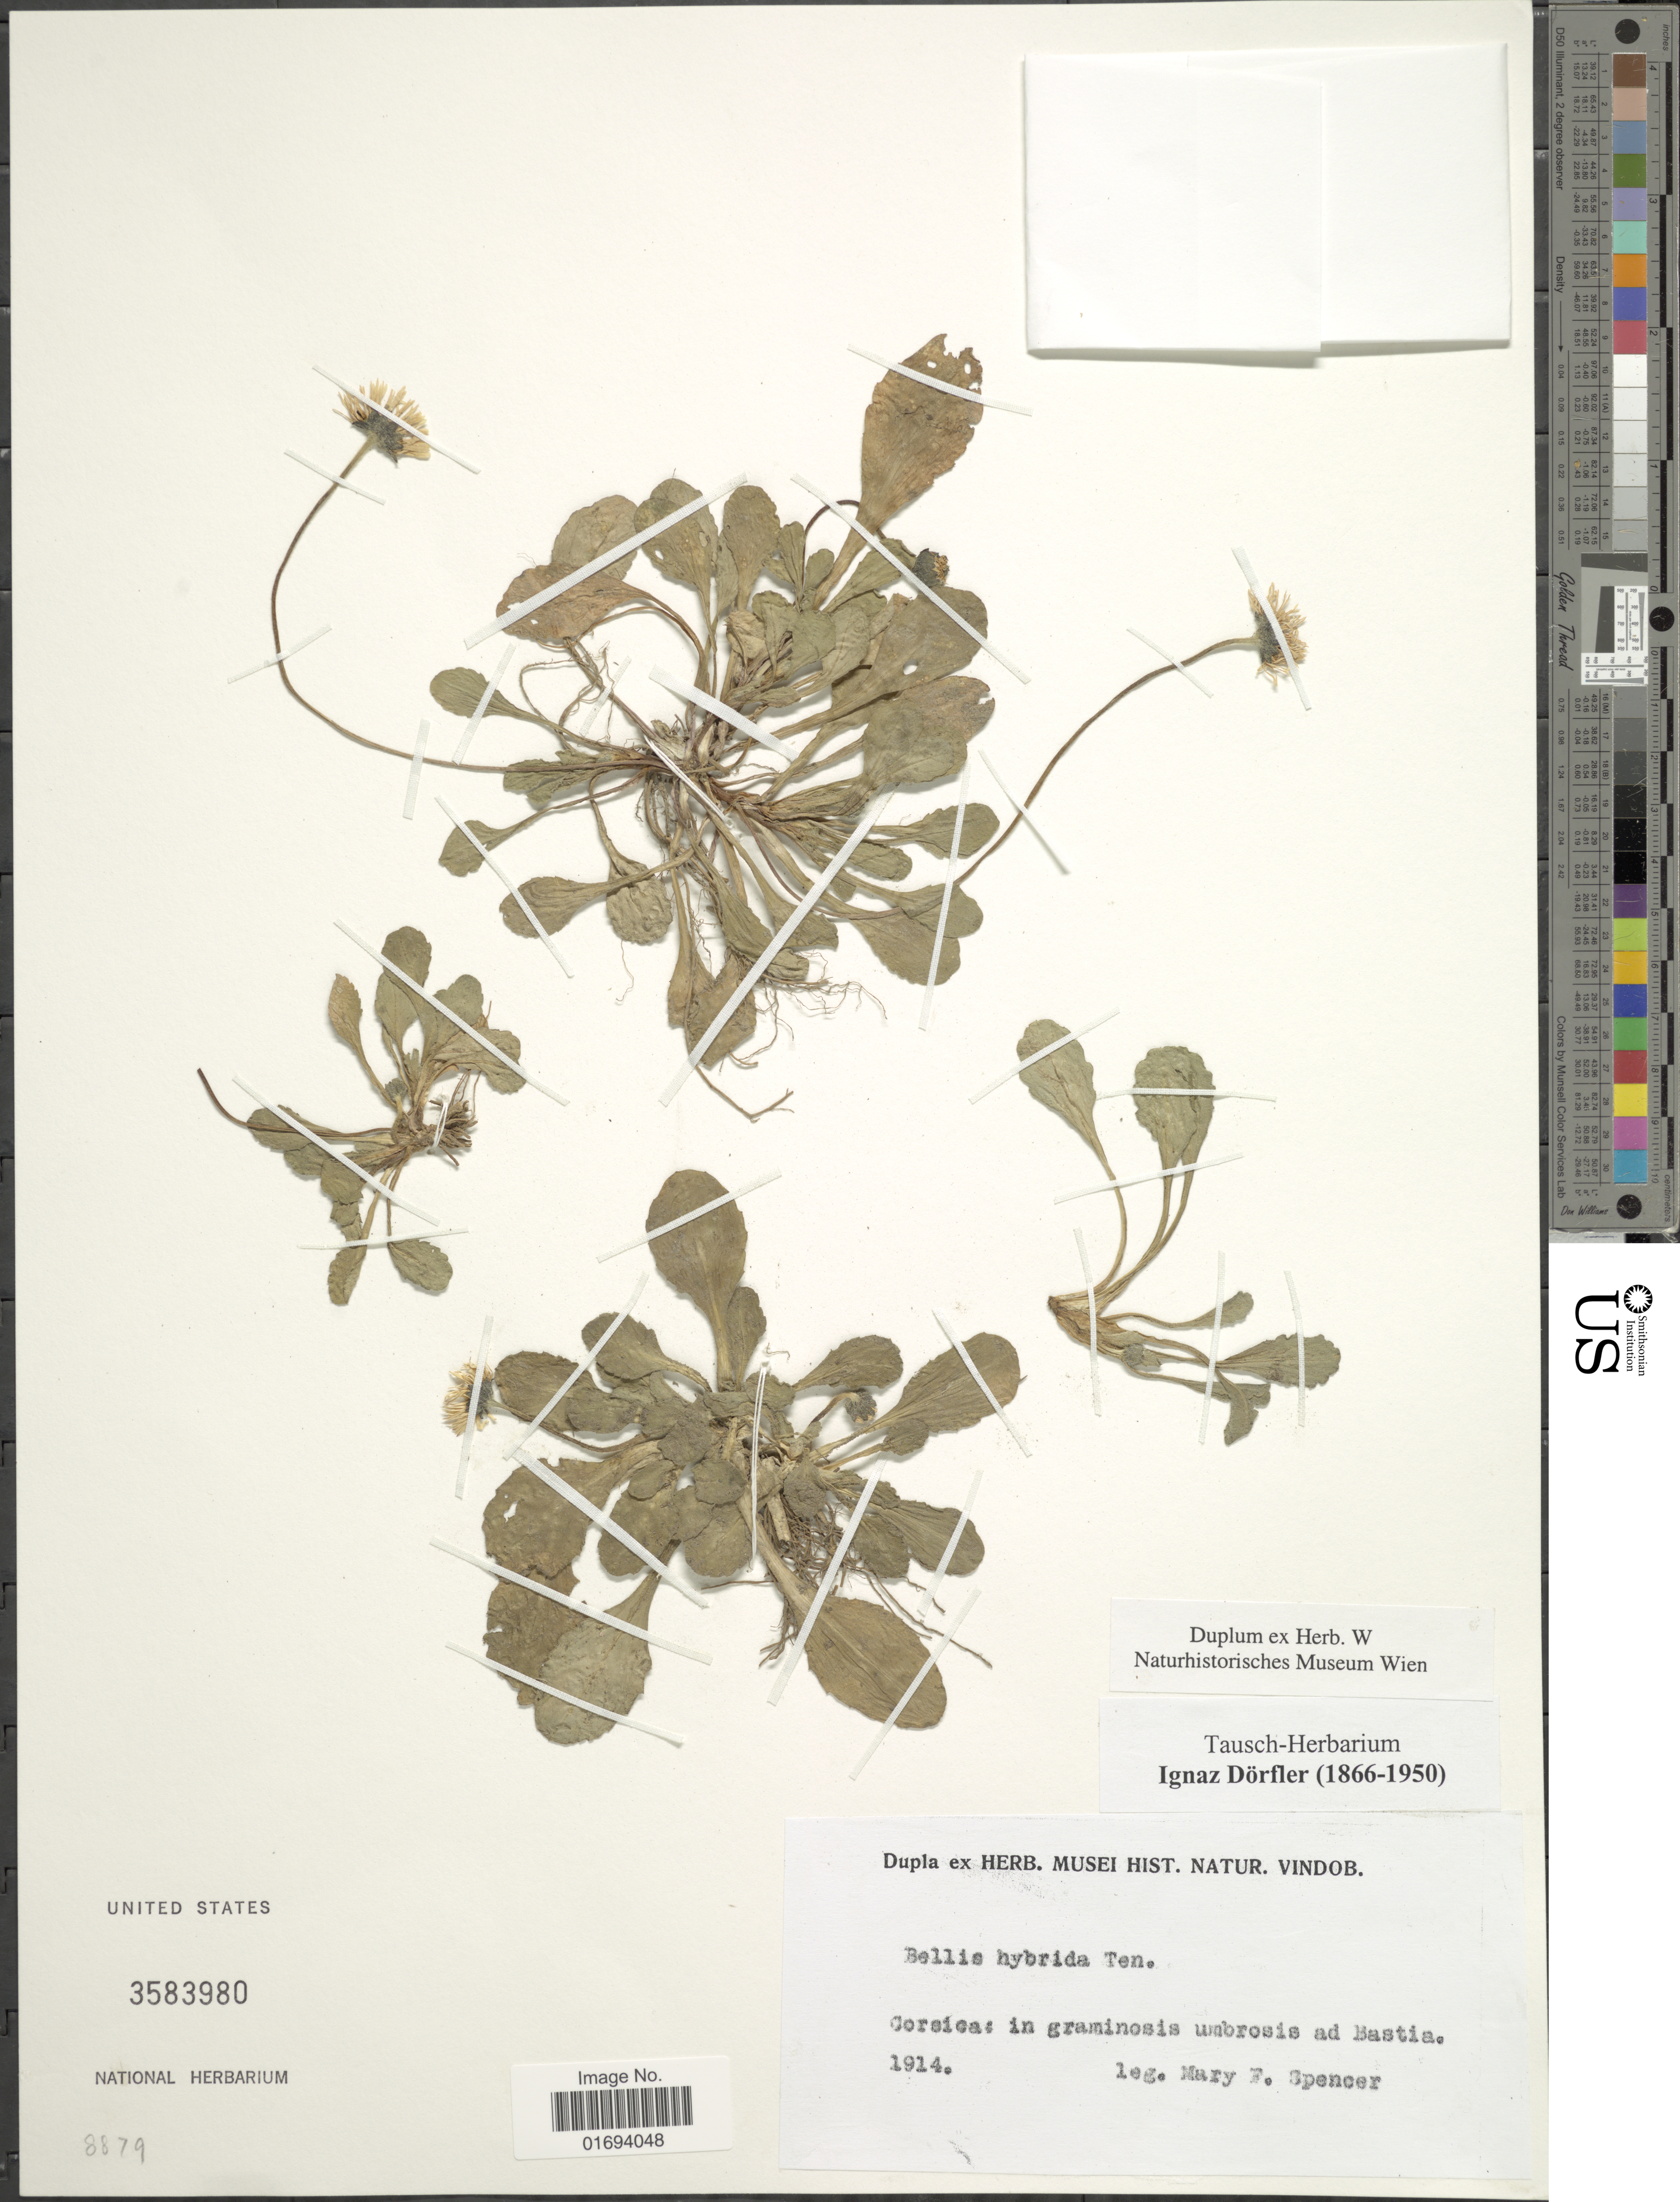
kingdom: Plantae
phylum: Tracheophyta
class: Magnoliopsida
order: Asterales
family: Asteraceae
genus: Bellis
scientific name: Bellis hybrida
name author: Ten.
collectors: M. Spencer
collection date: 1914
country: France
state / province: Corsica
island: Corse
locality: Corsica: in graminosis umbrosis ad Bastia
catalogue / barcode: US 3583980